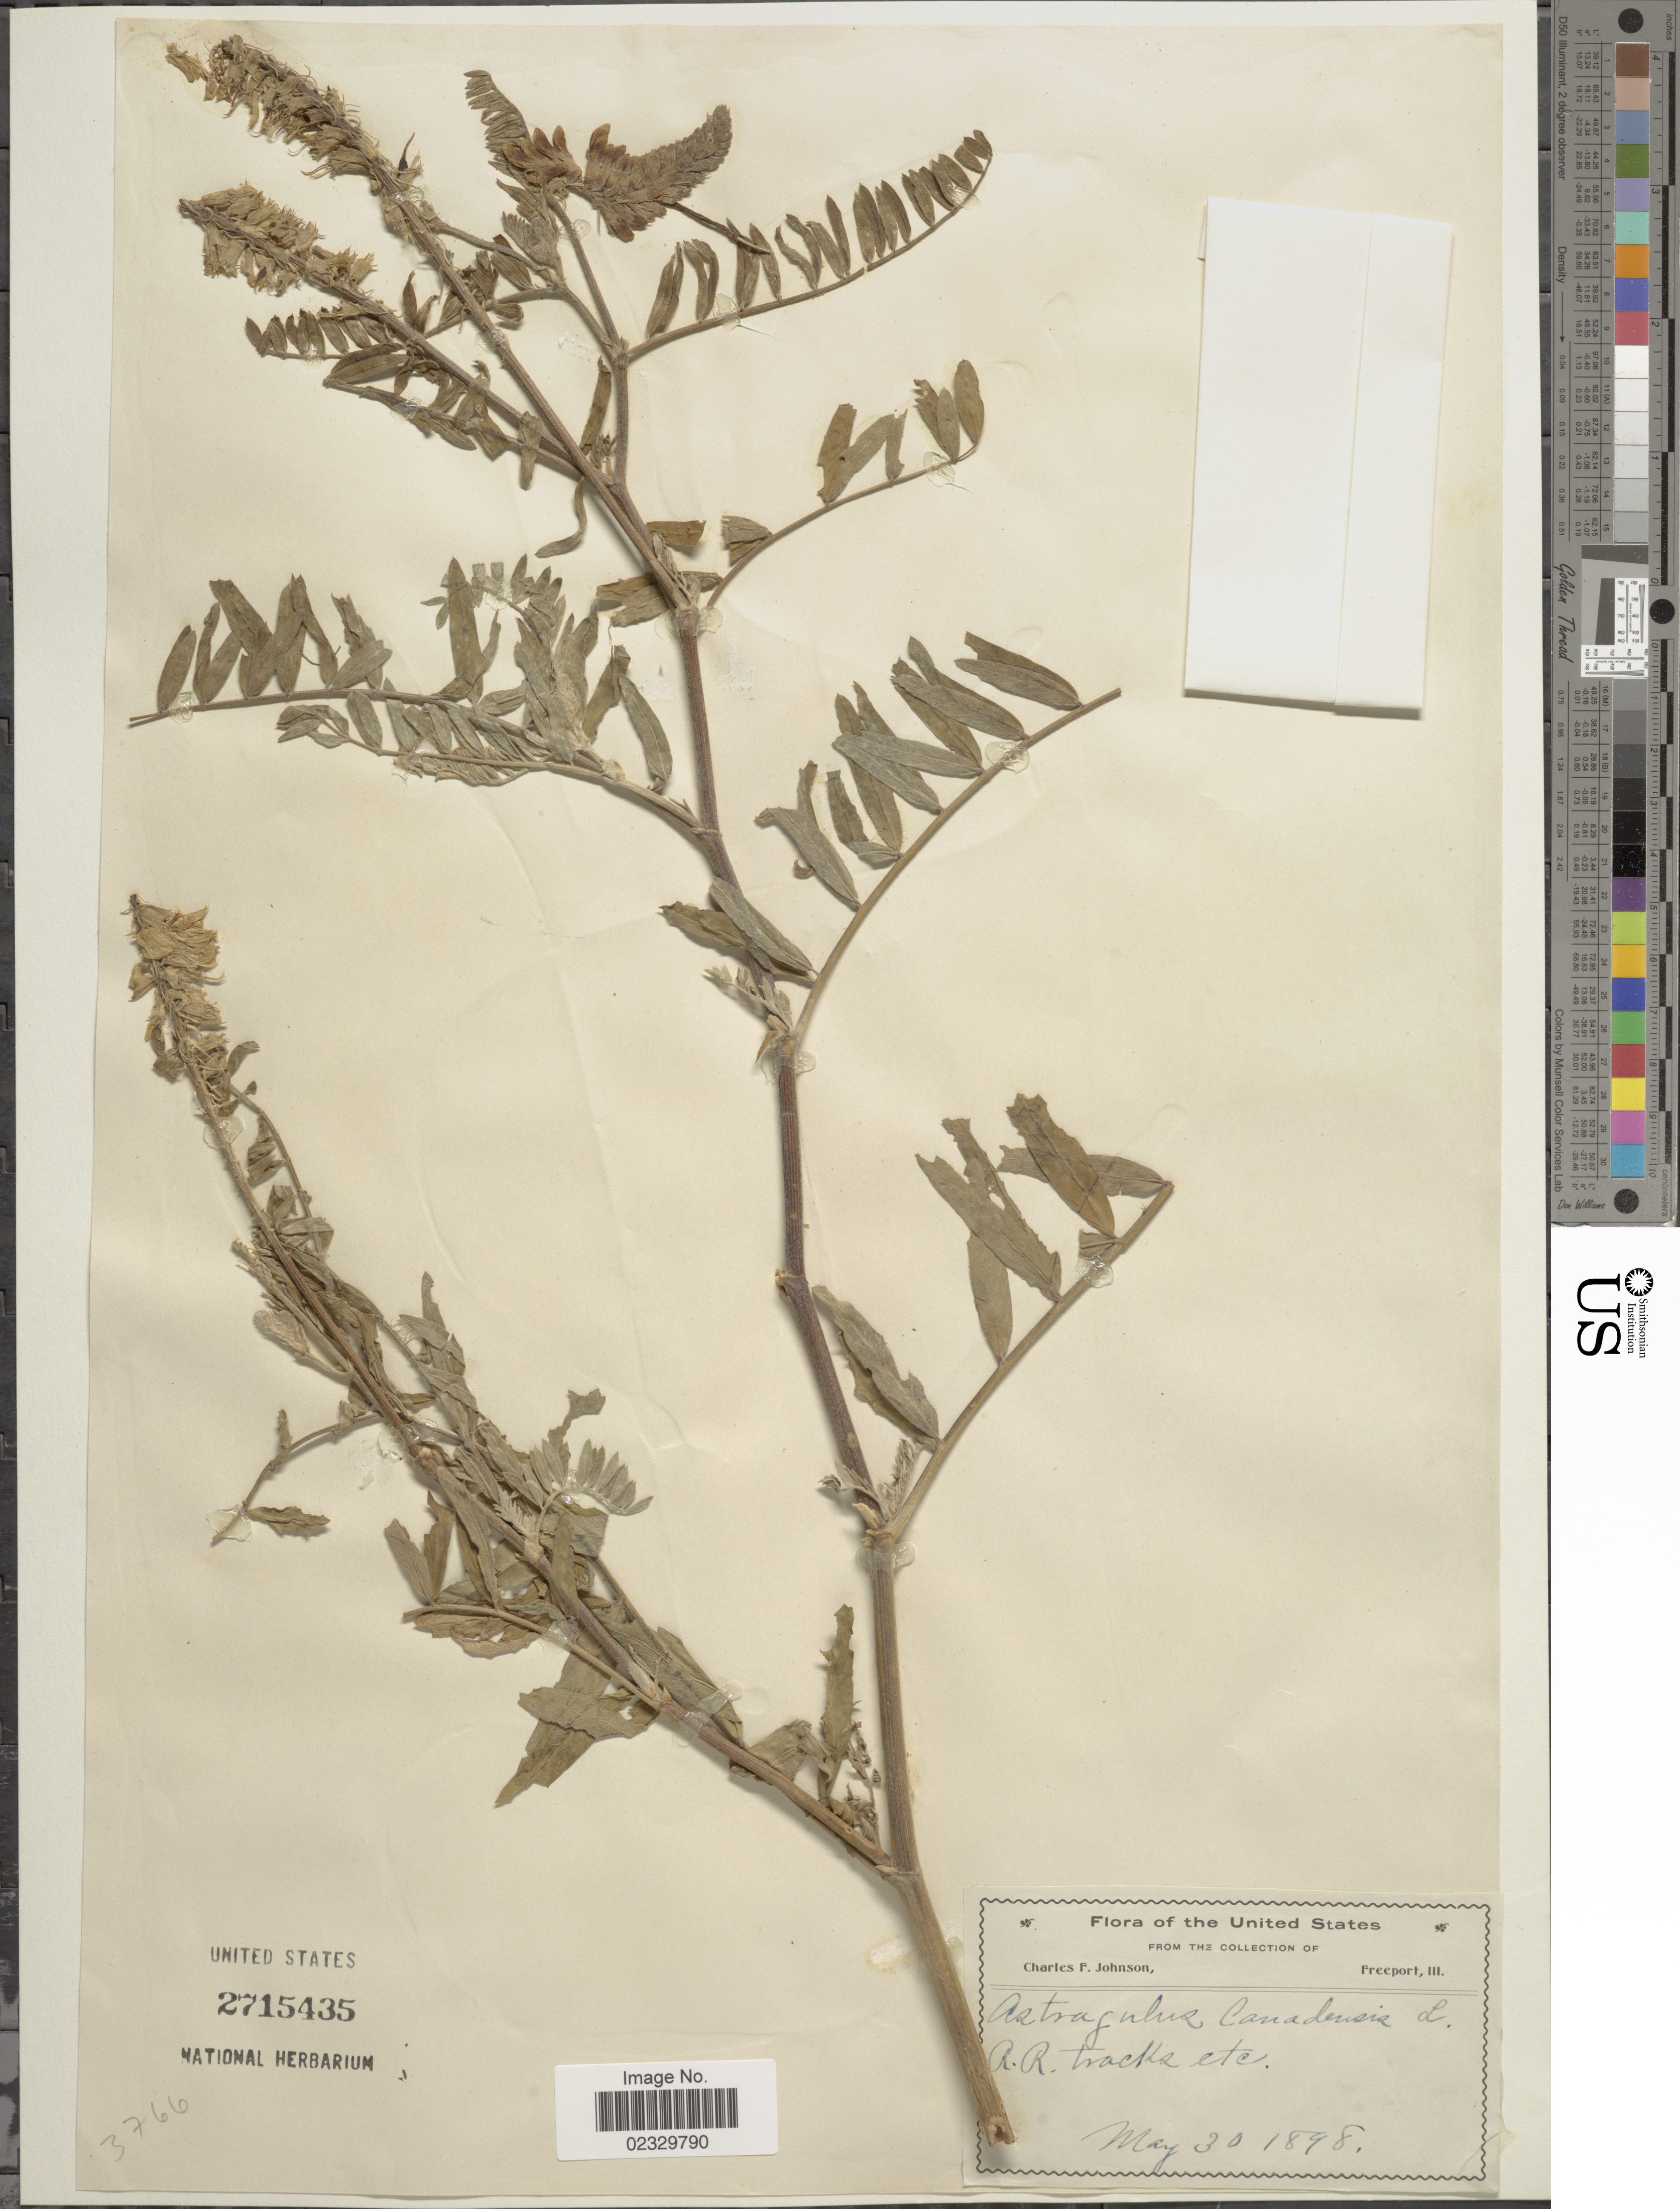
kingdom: Plantae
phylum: Tracheophyta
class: Magnoliopsida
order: Fabales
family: Fabaceae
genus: Astragalus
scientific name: Astragalus canadensis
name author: L.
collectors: C. Johnson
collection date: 1898-05-30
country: United States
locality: R.R. Tracks etc.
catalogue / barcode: US 2715435